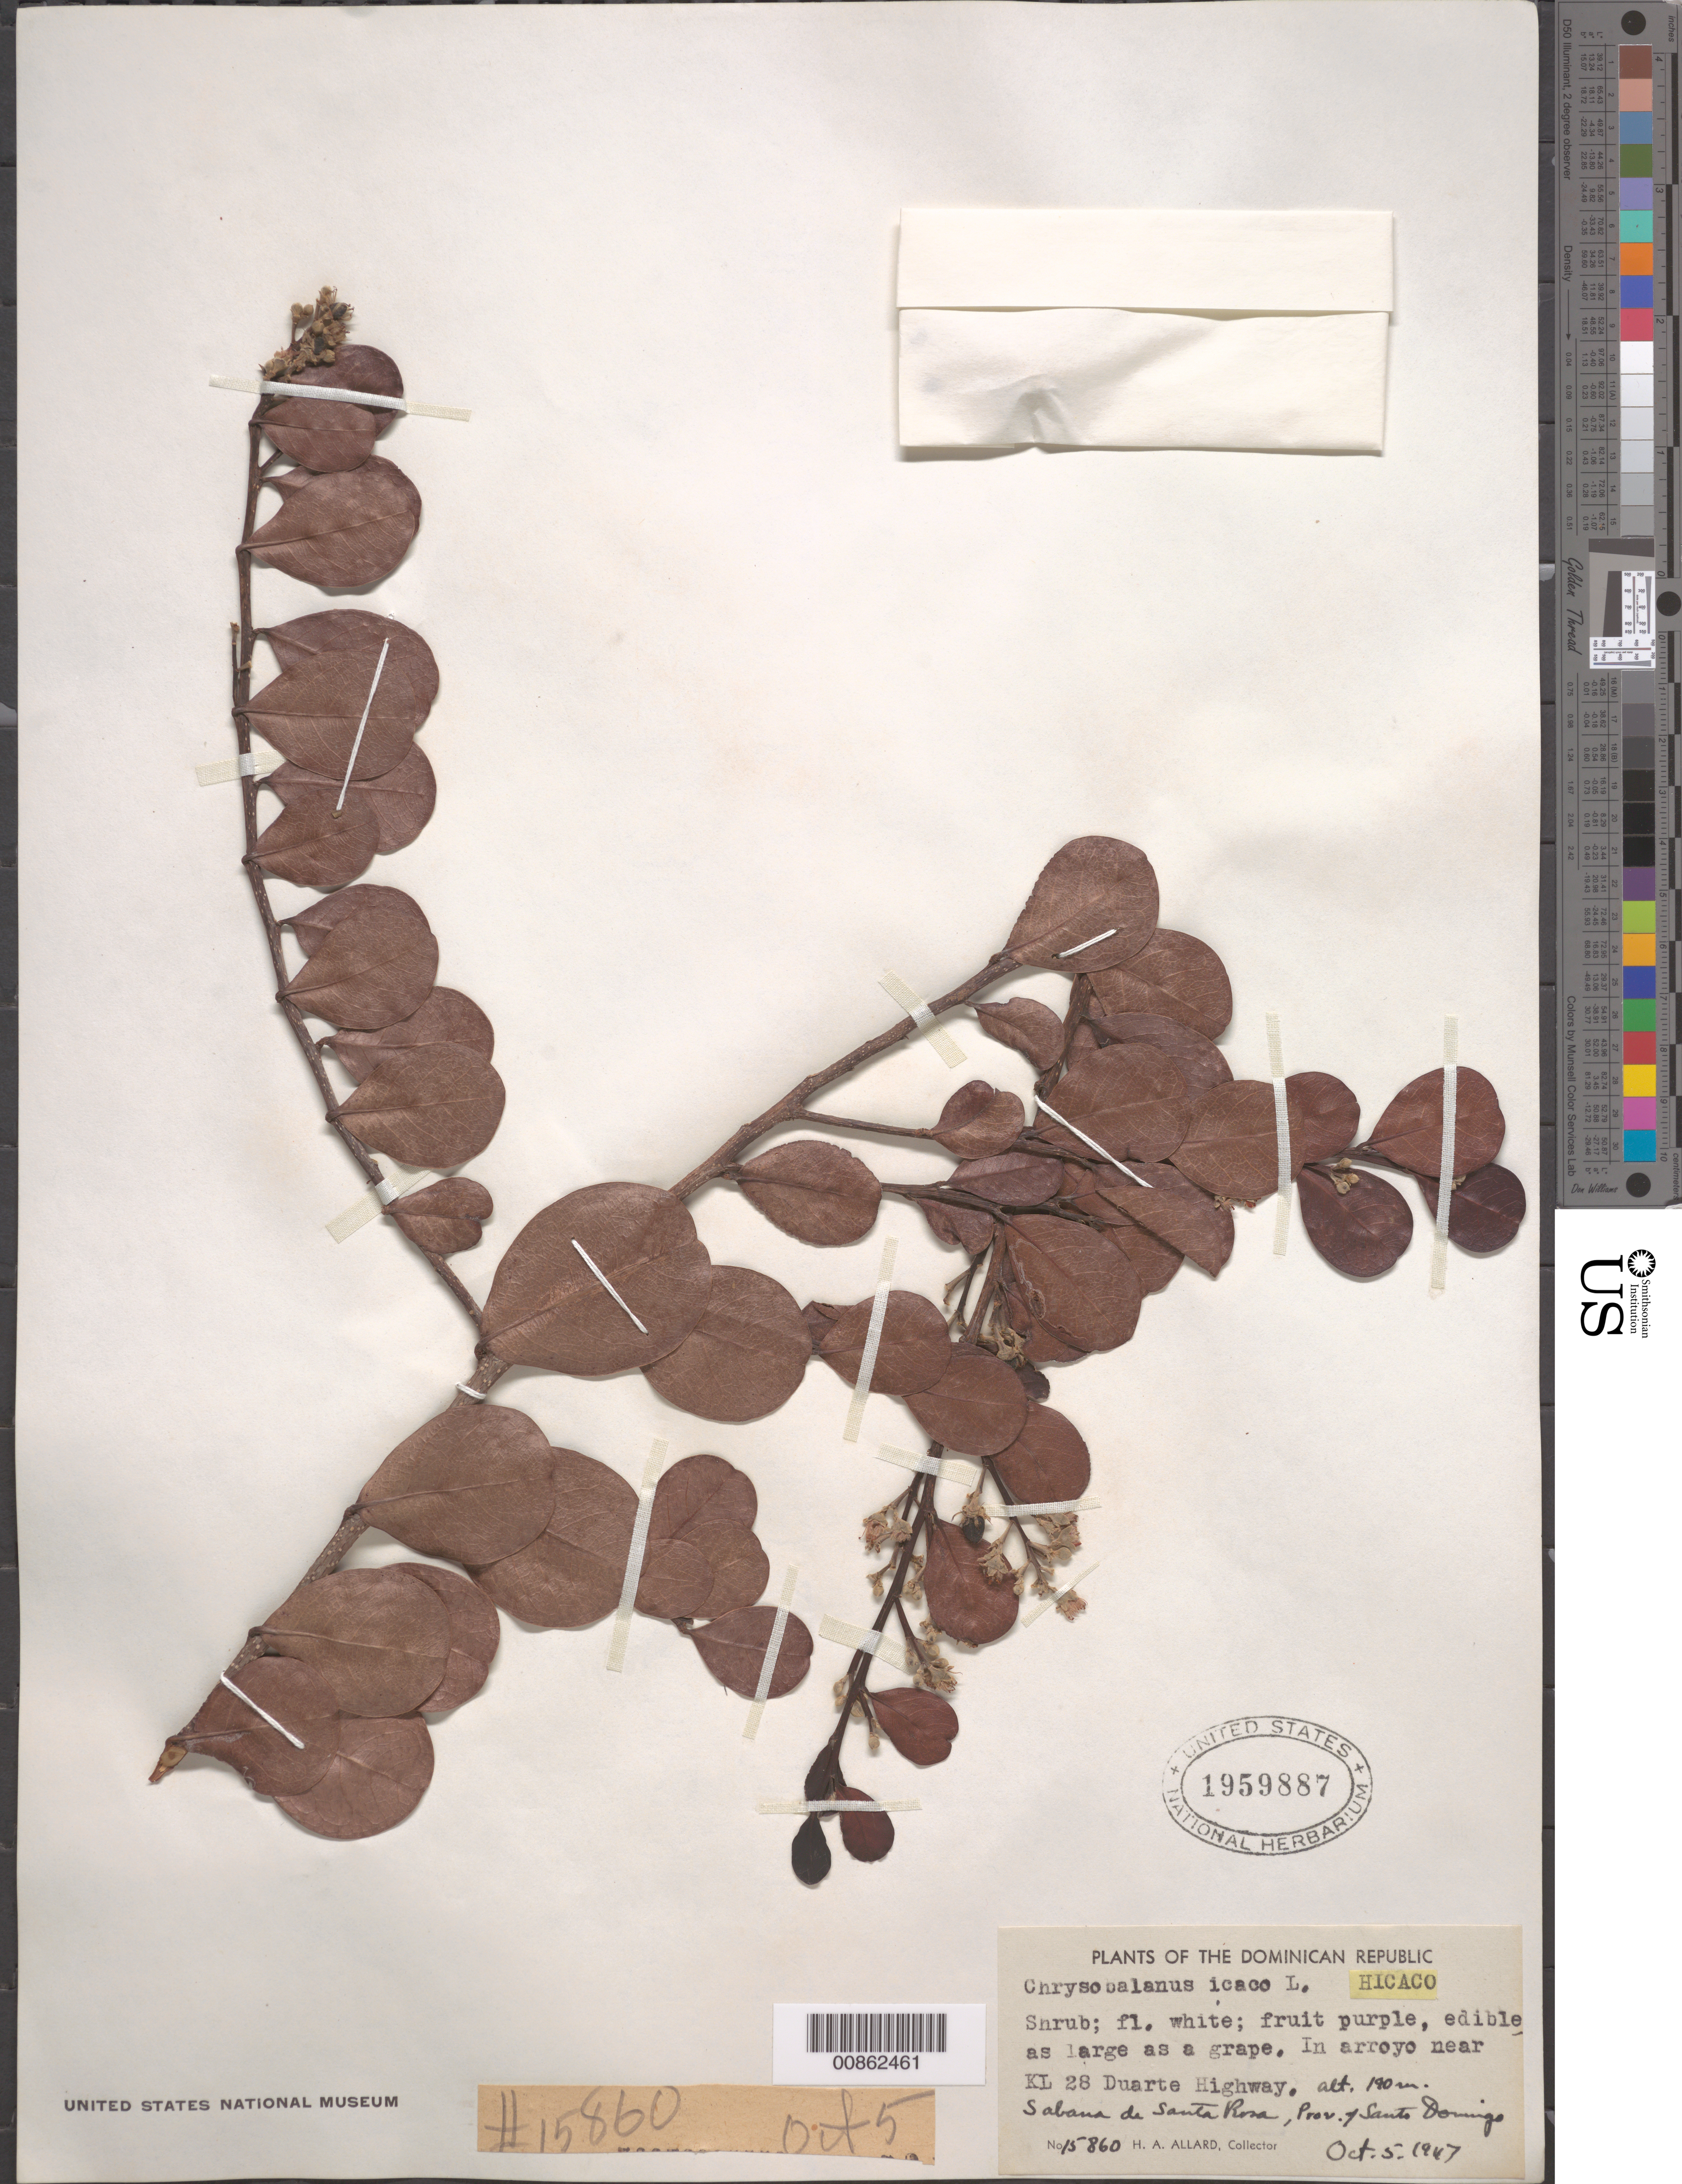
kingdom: Plantae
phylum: Tracheophyta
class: Magnoliopsida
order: Malpighiales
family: Chrysobalanaceae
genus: Chrysobalanus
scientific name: Chrysobalanus icaco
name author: L.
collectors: H. A. Allard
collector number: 15860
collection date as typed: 05 Oct 1947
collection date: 1947-10-05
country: Dominican Republic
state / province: Distrito Nacional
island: Hispaniola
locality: Near Km 28 Duarte Highway. Sabana de Santa Rosa, Prov. of Santo Domingo (obsolete).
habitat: In arroyo.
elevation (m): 190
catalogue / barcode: US 1959887